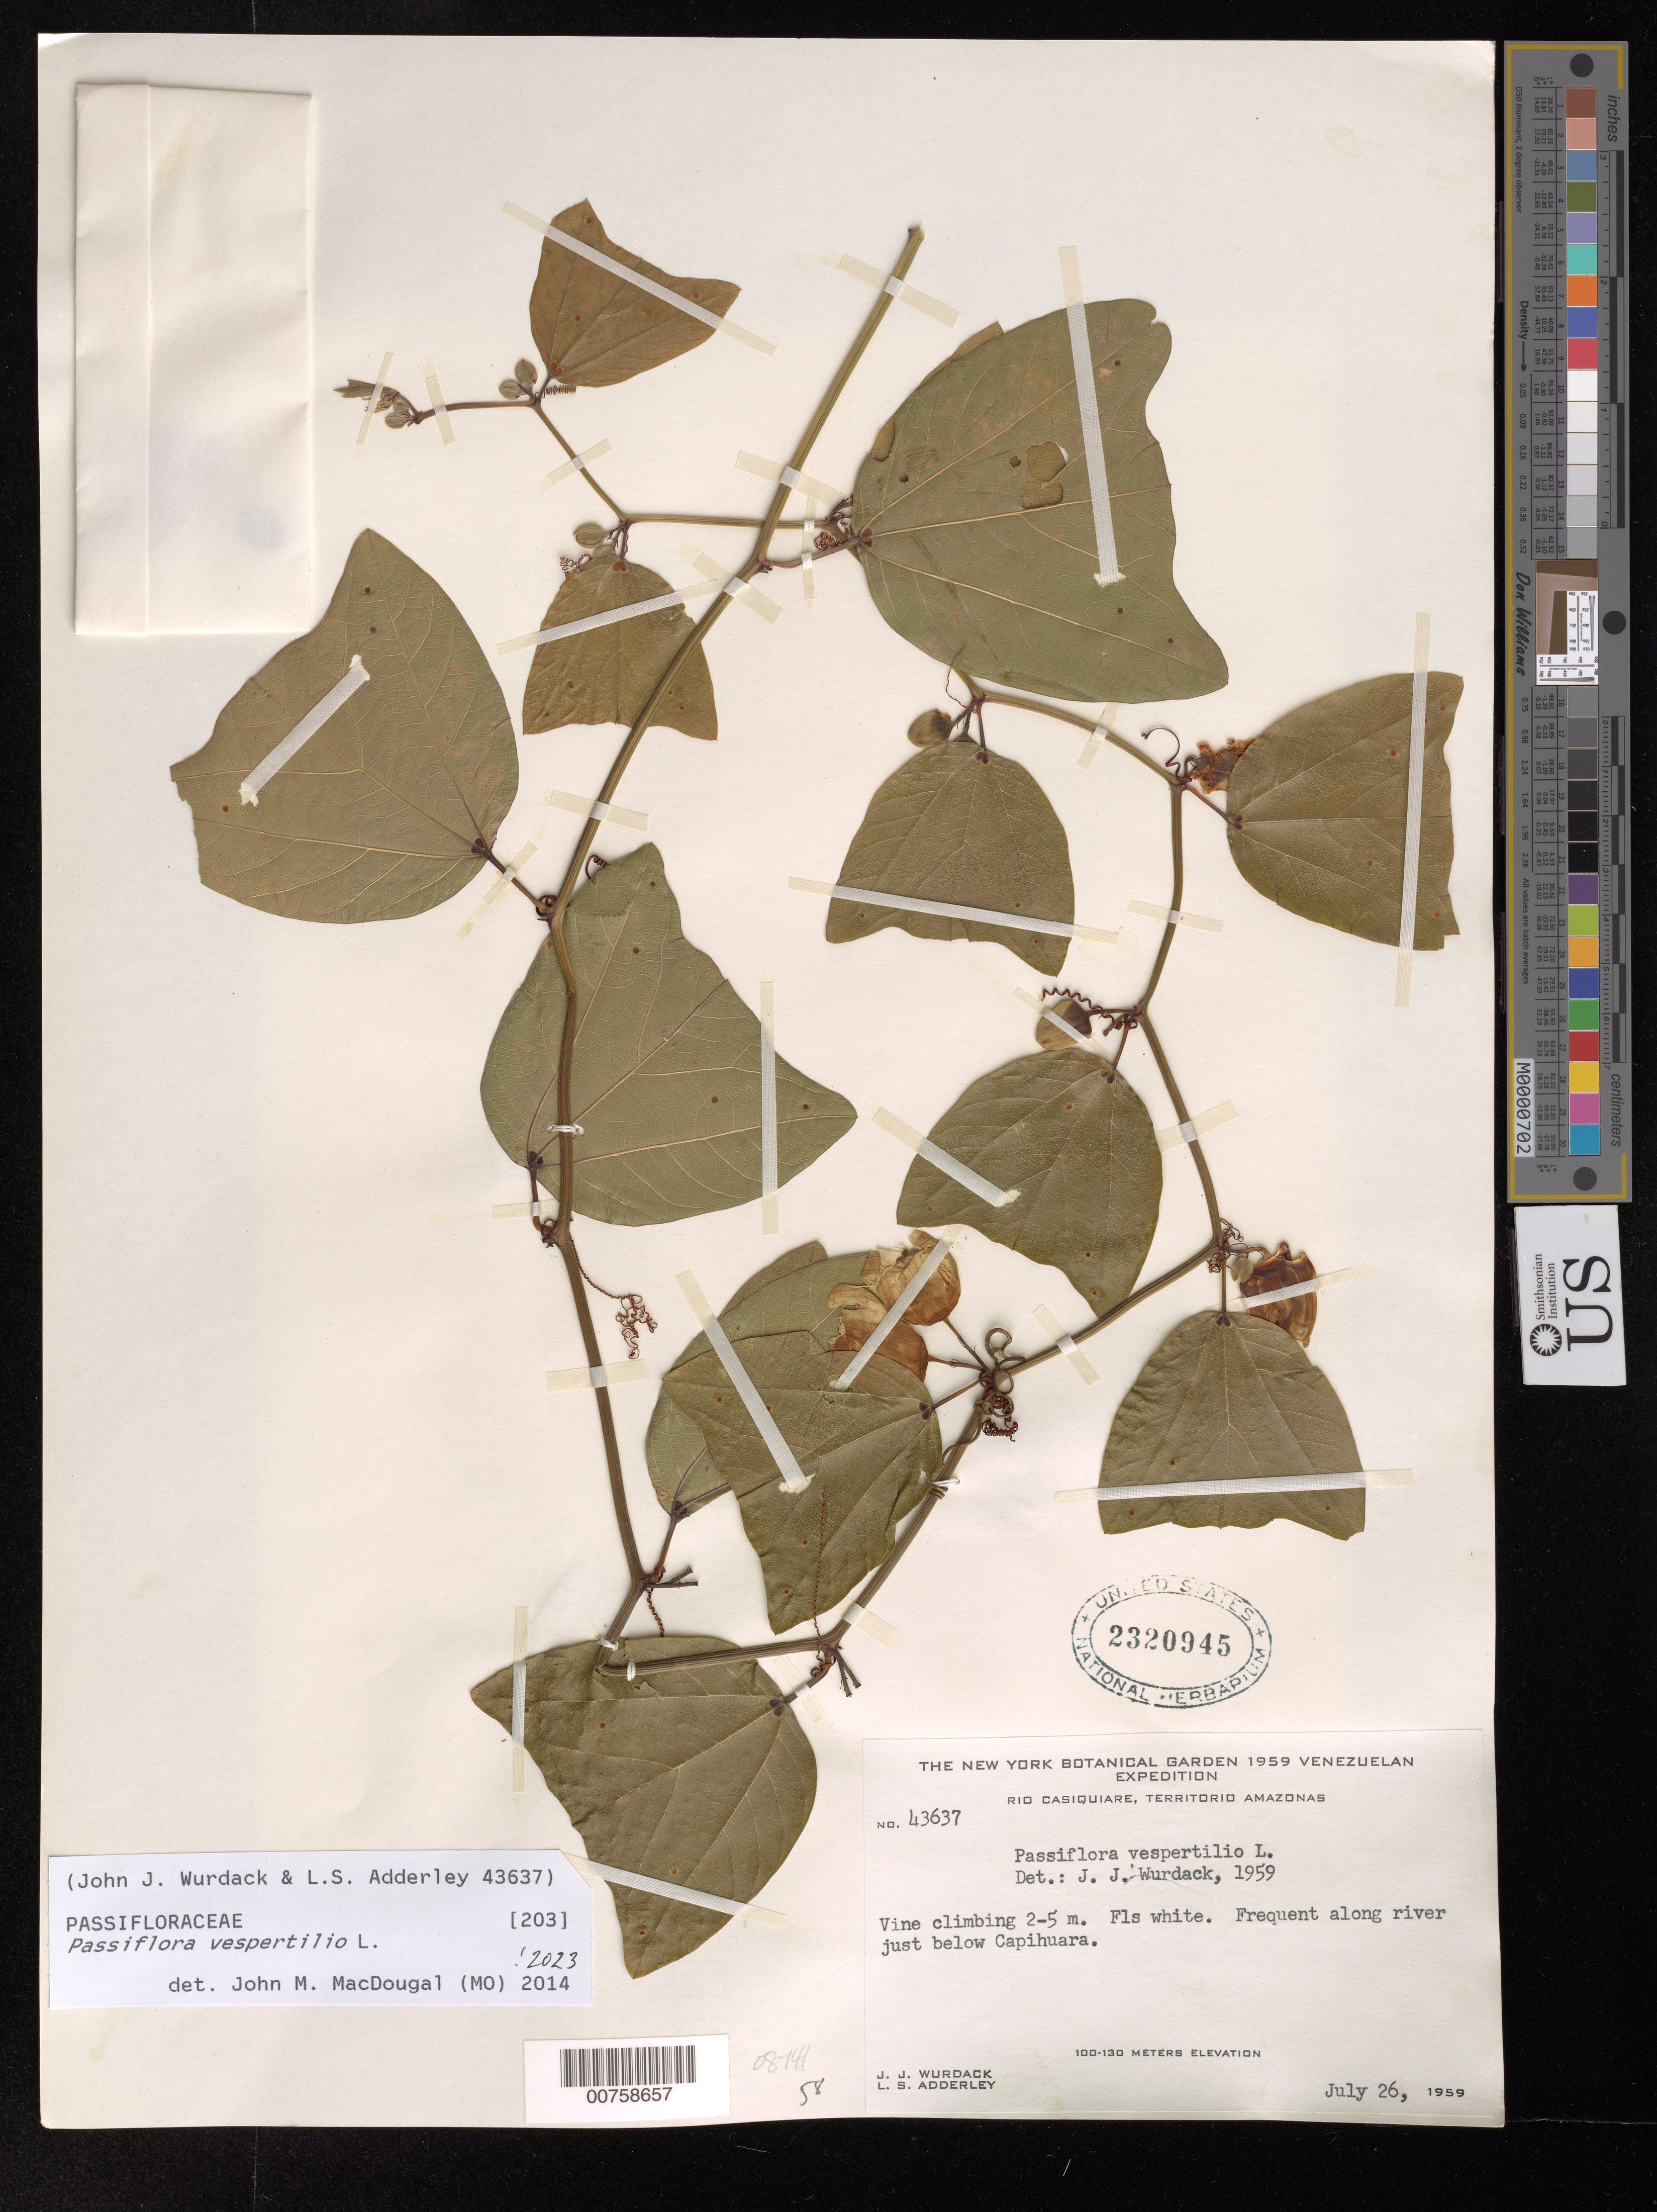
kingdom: Plantae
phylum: Tracheophyta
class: Magnoliopsida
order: Malpighiales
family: Passifloraceae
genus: Passiflora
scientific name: Passiflora vespertilio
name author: L.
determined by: Wurdack, John J., (US), US (UNITED STATES)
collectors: J. J. Wurdack & L. S. Adderley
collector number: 43637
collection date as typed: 26-Jul-59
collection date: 1959-07-26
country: Venezuela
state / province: Amazonas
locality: Río Casiquiare, just below Capihuara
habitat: Along river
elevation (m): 100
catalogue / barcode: US 2320945